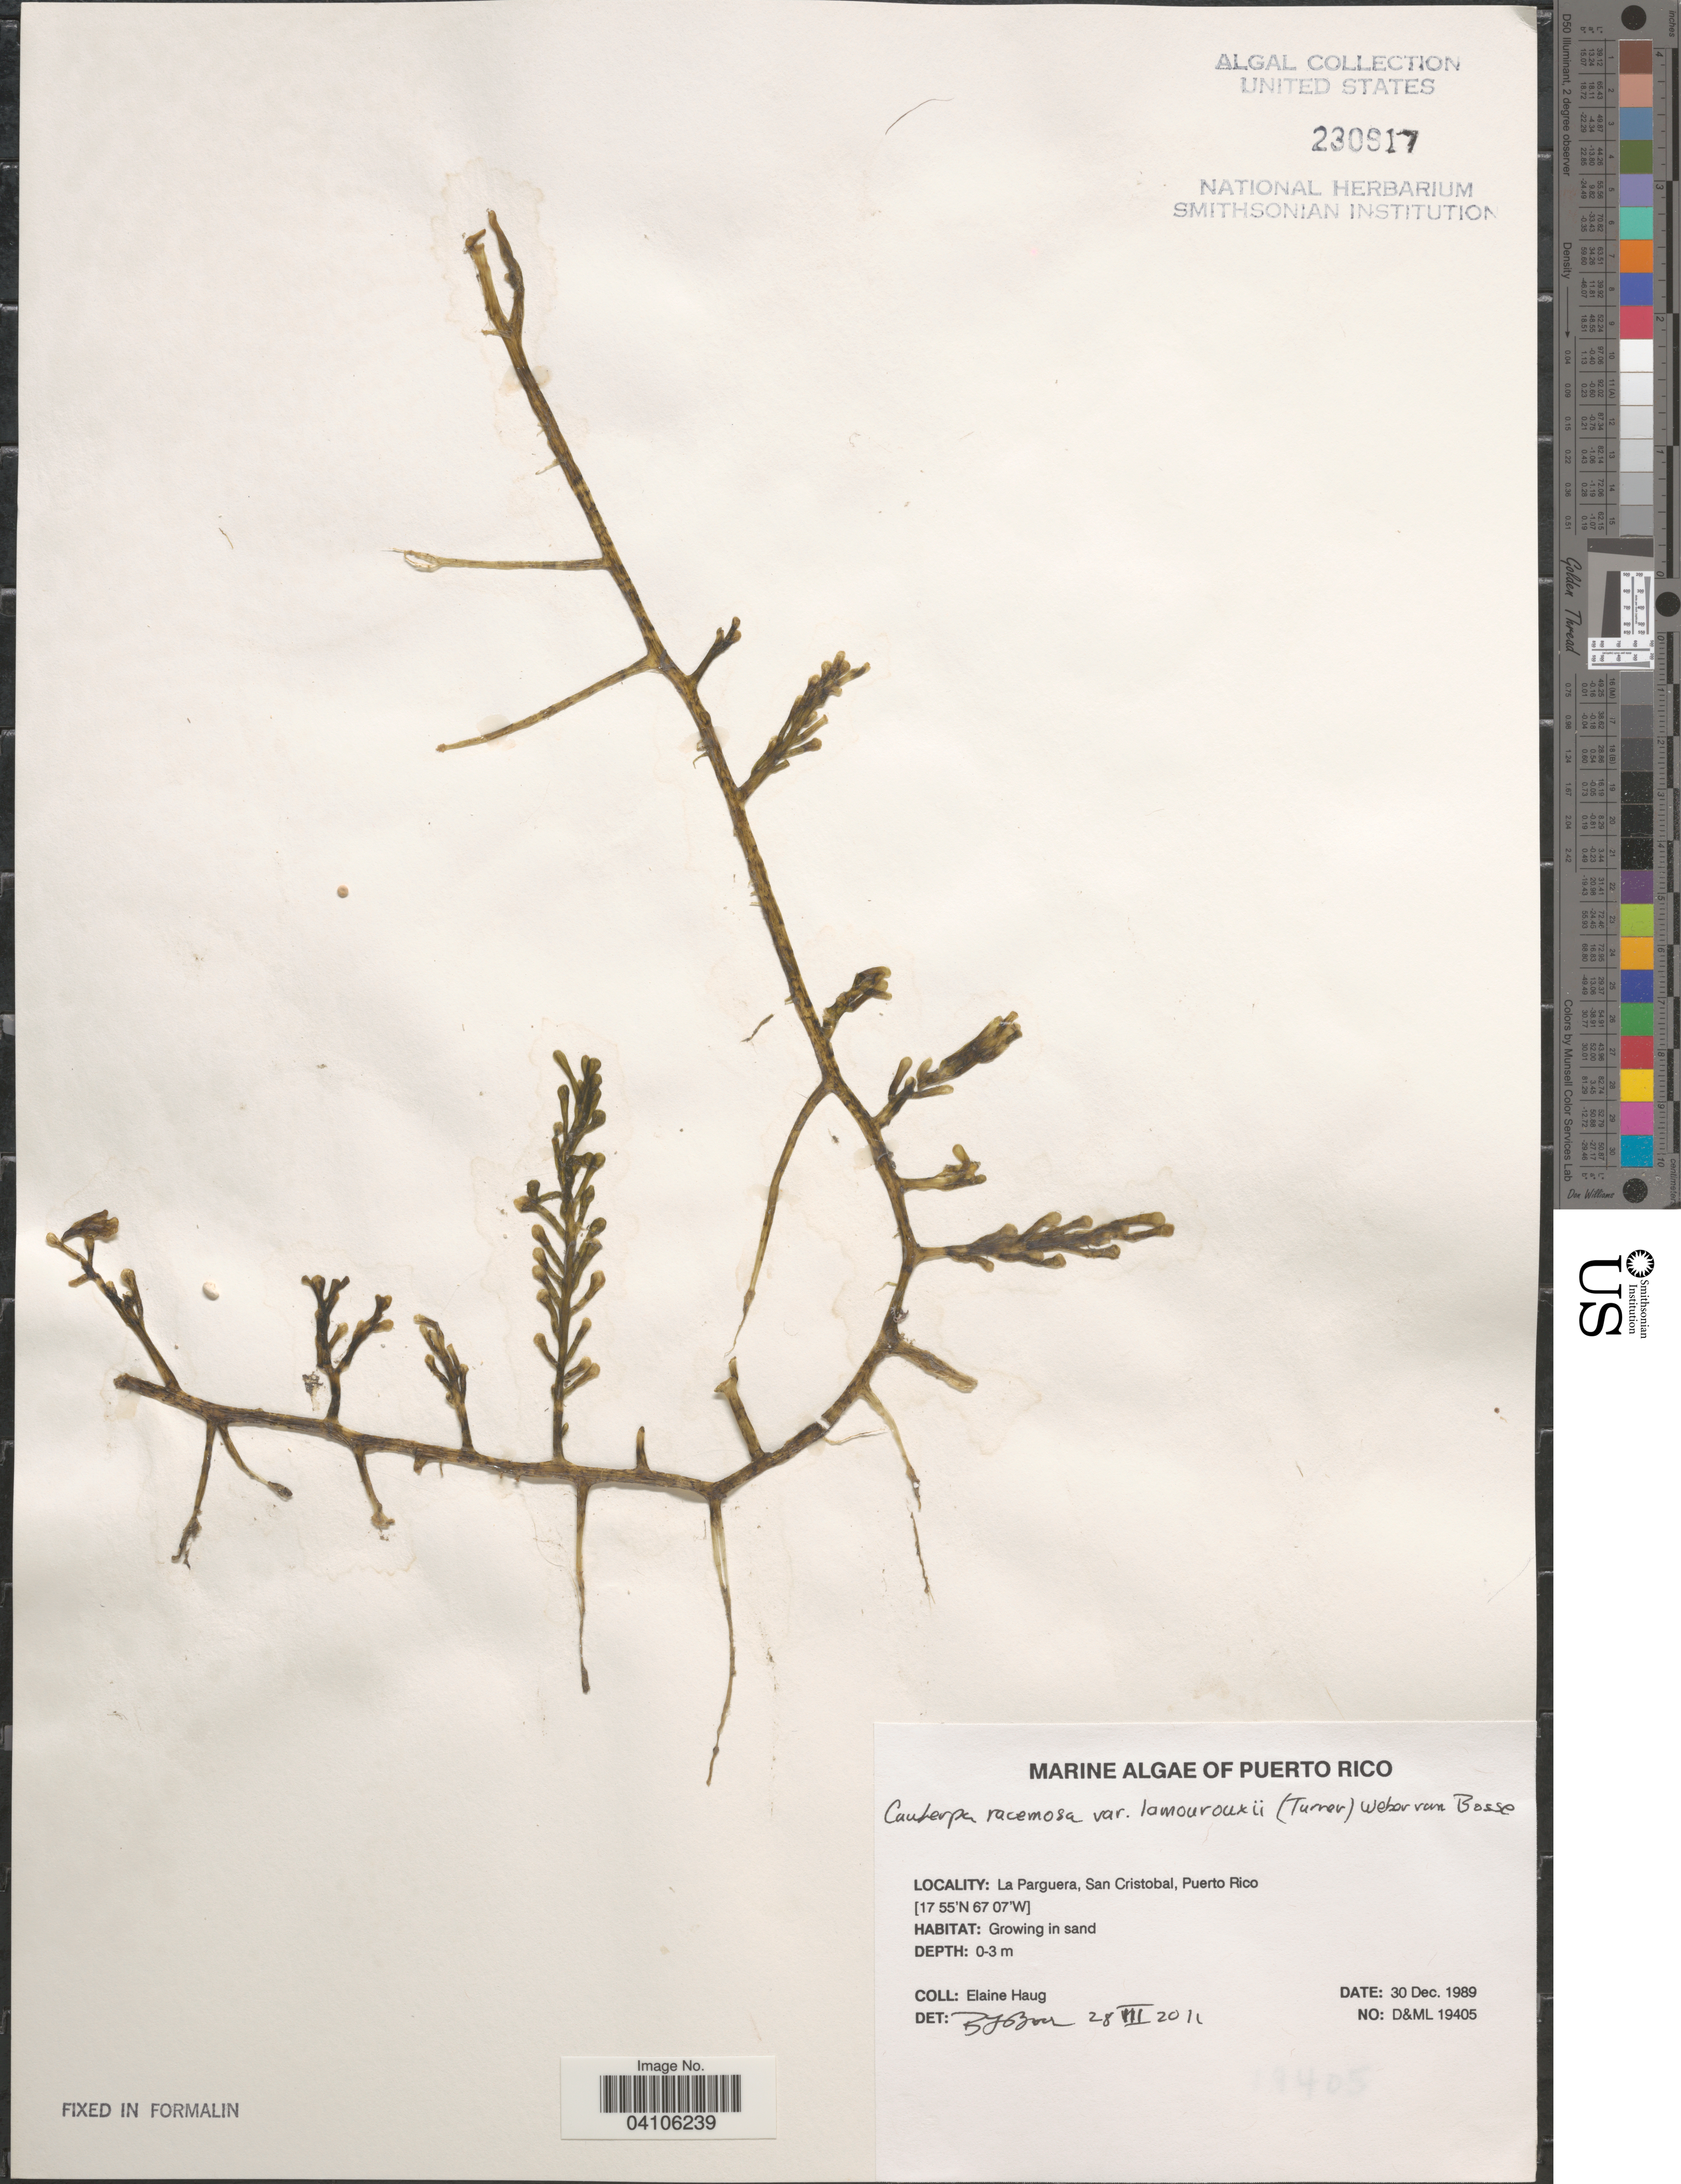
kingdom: Plantae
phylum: Chlorophyta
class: Ulvophyceae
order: Bryopsidales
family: Caulerpaceae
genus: Caulerpa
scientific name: Caulerpa racemosa var. lamourouxii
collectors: E. Haug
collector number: D&ML19405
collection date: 1989-12-30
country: Puerto Rico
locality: La Parguera, San Cristobal.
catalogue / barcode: US 230917